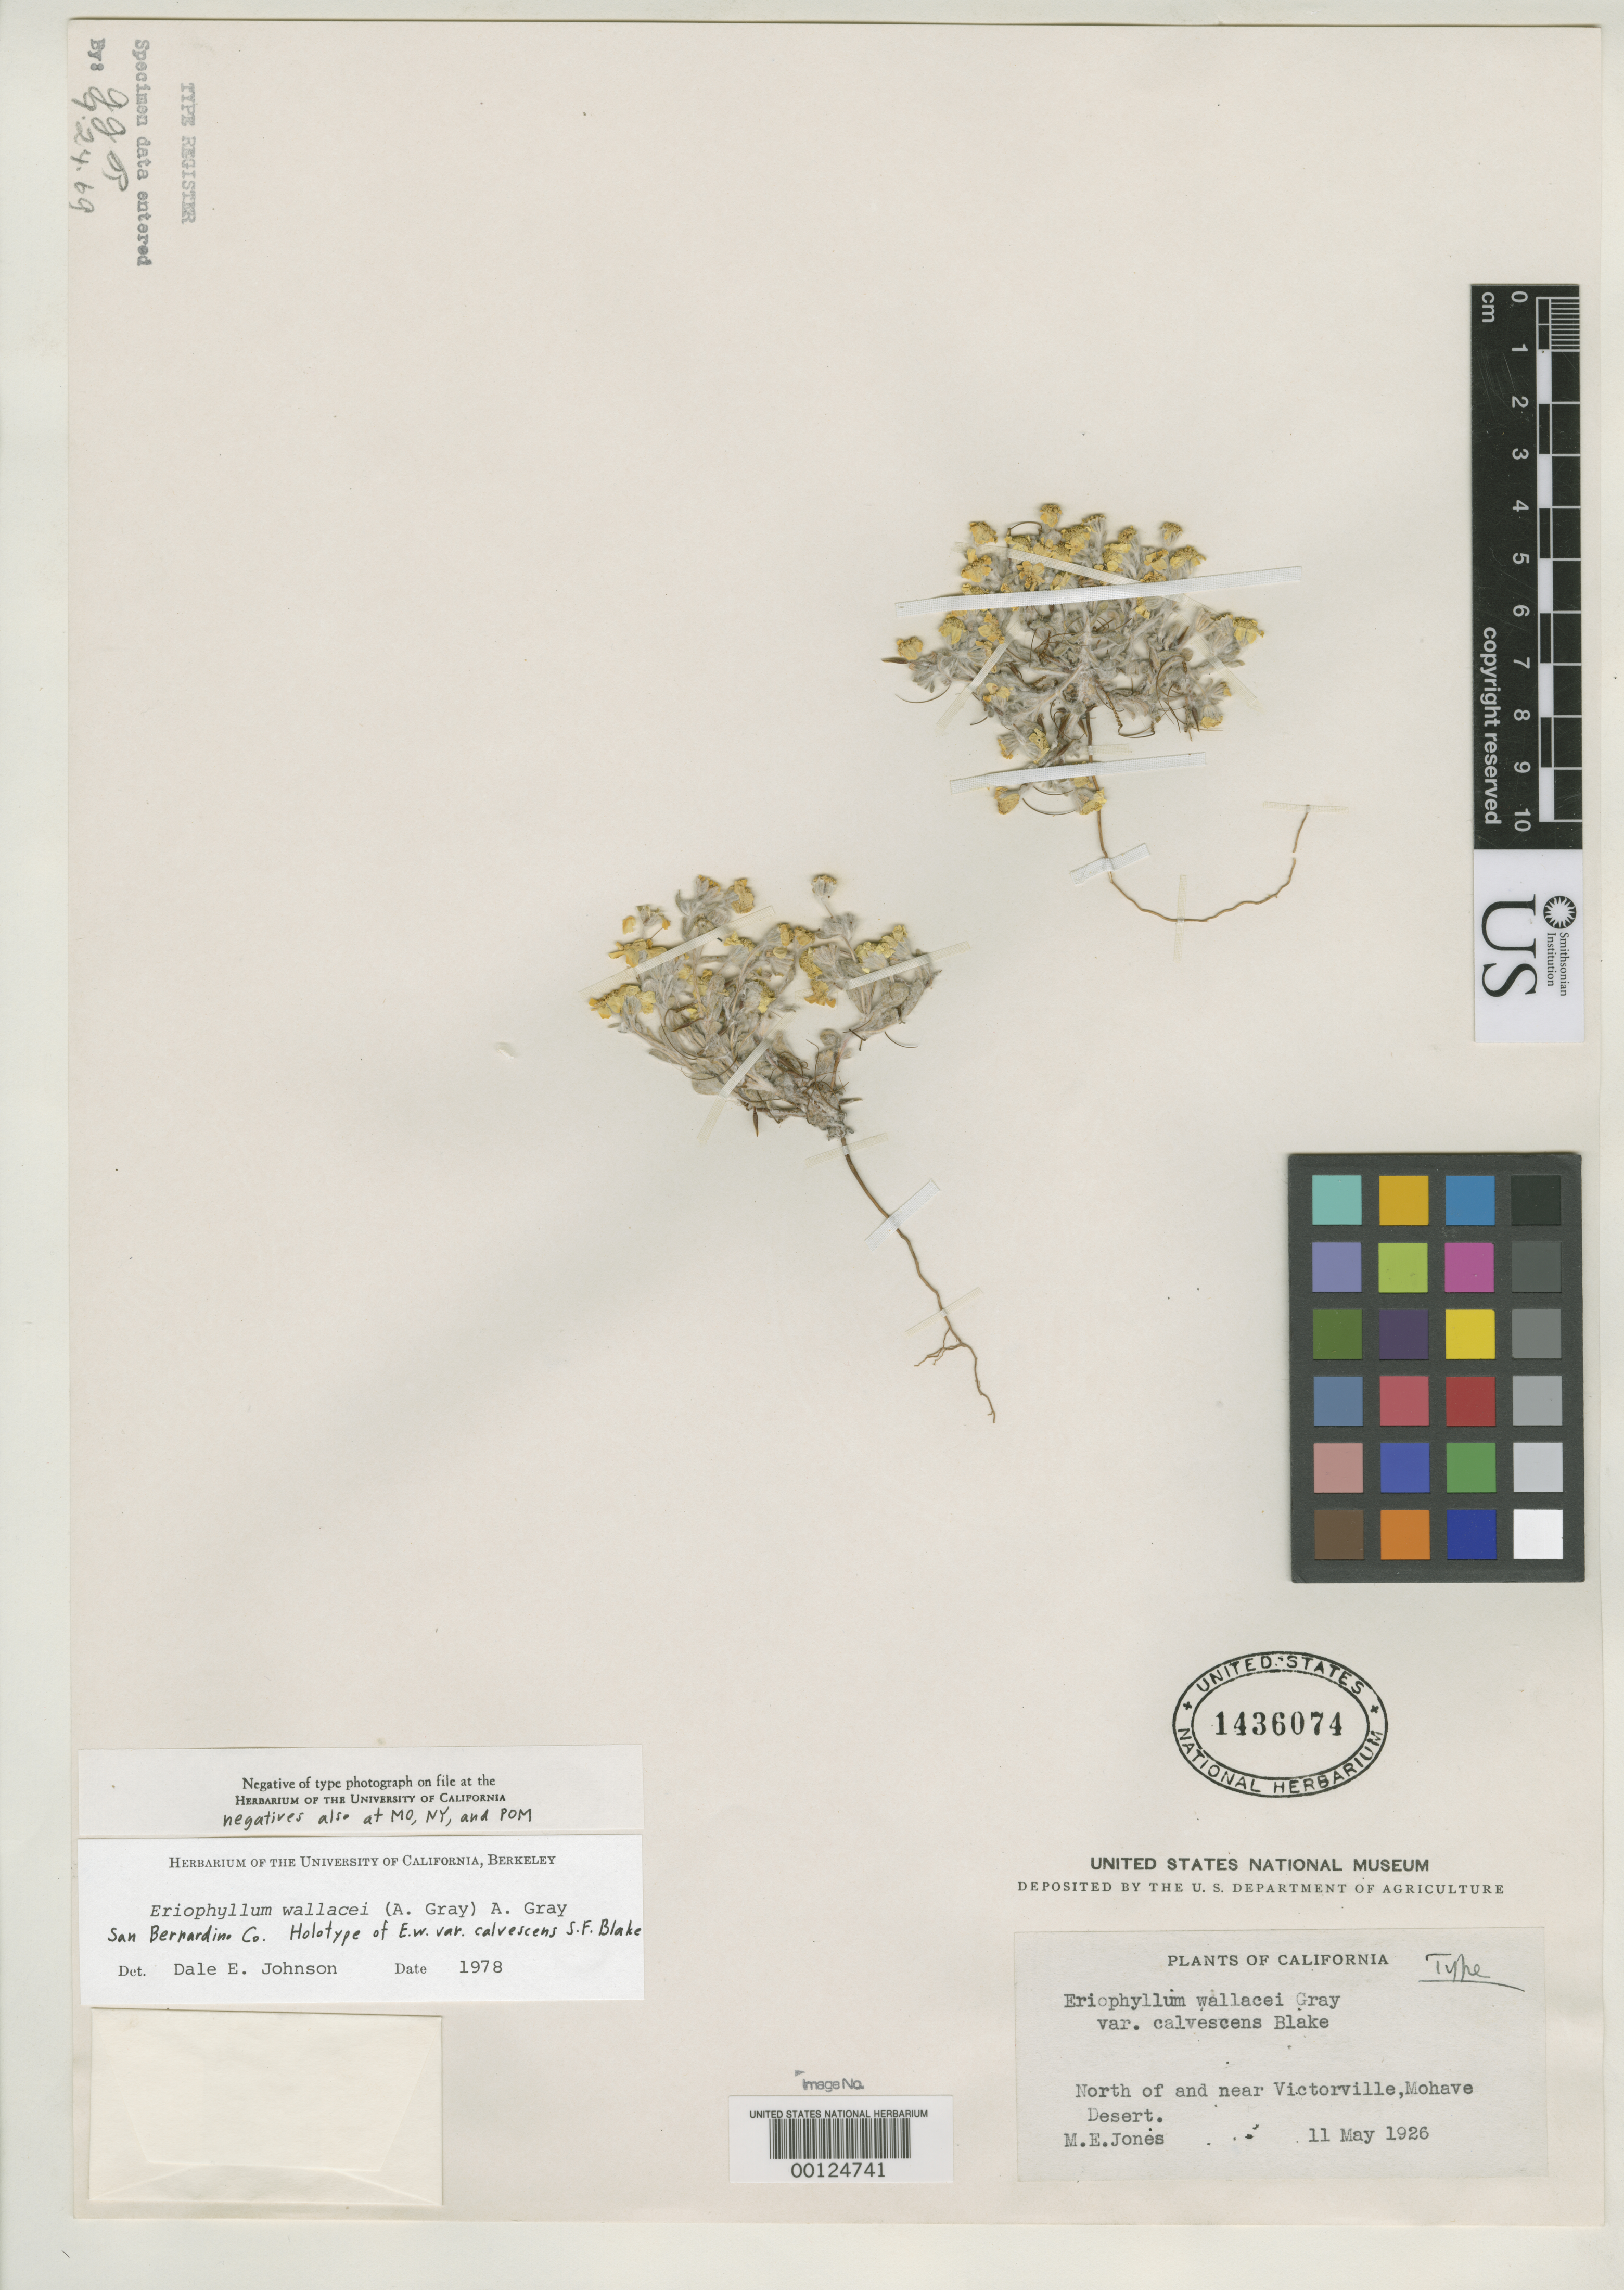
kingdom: Plantae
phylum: Tracheophyta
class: Magnoliopsida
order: Asterales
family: Asteraceae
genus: Eriophyllum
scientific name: Eriophyllum wallacei var. calvescens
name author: S.F. Blake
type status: Holotype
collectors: M. E. Jones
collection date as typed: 11 May 1926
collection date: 1926-05-11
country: United States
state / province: California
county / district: Kern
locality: Victorville, Mohave Desert.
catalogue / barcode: US 1436074